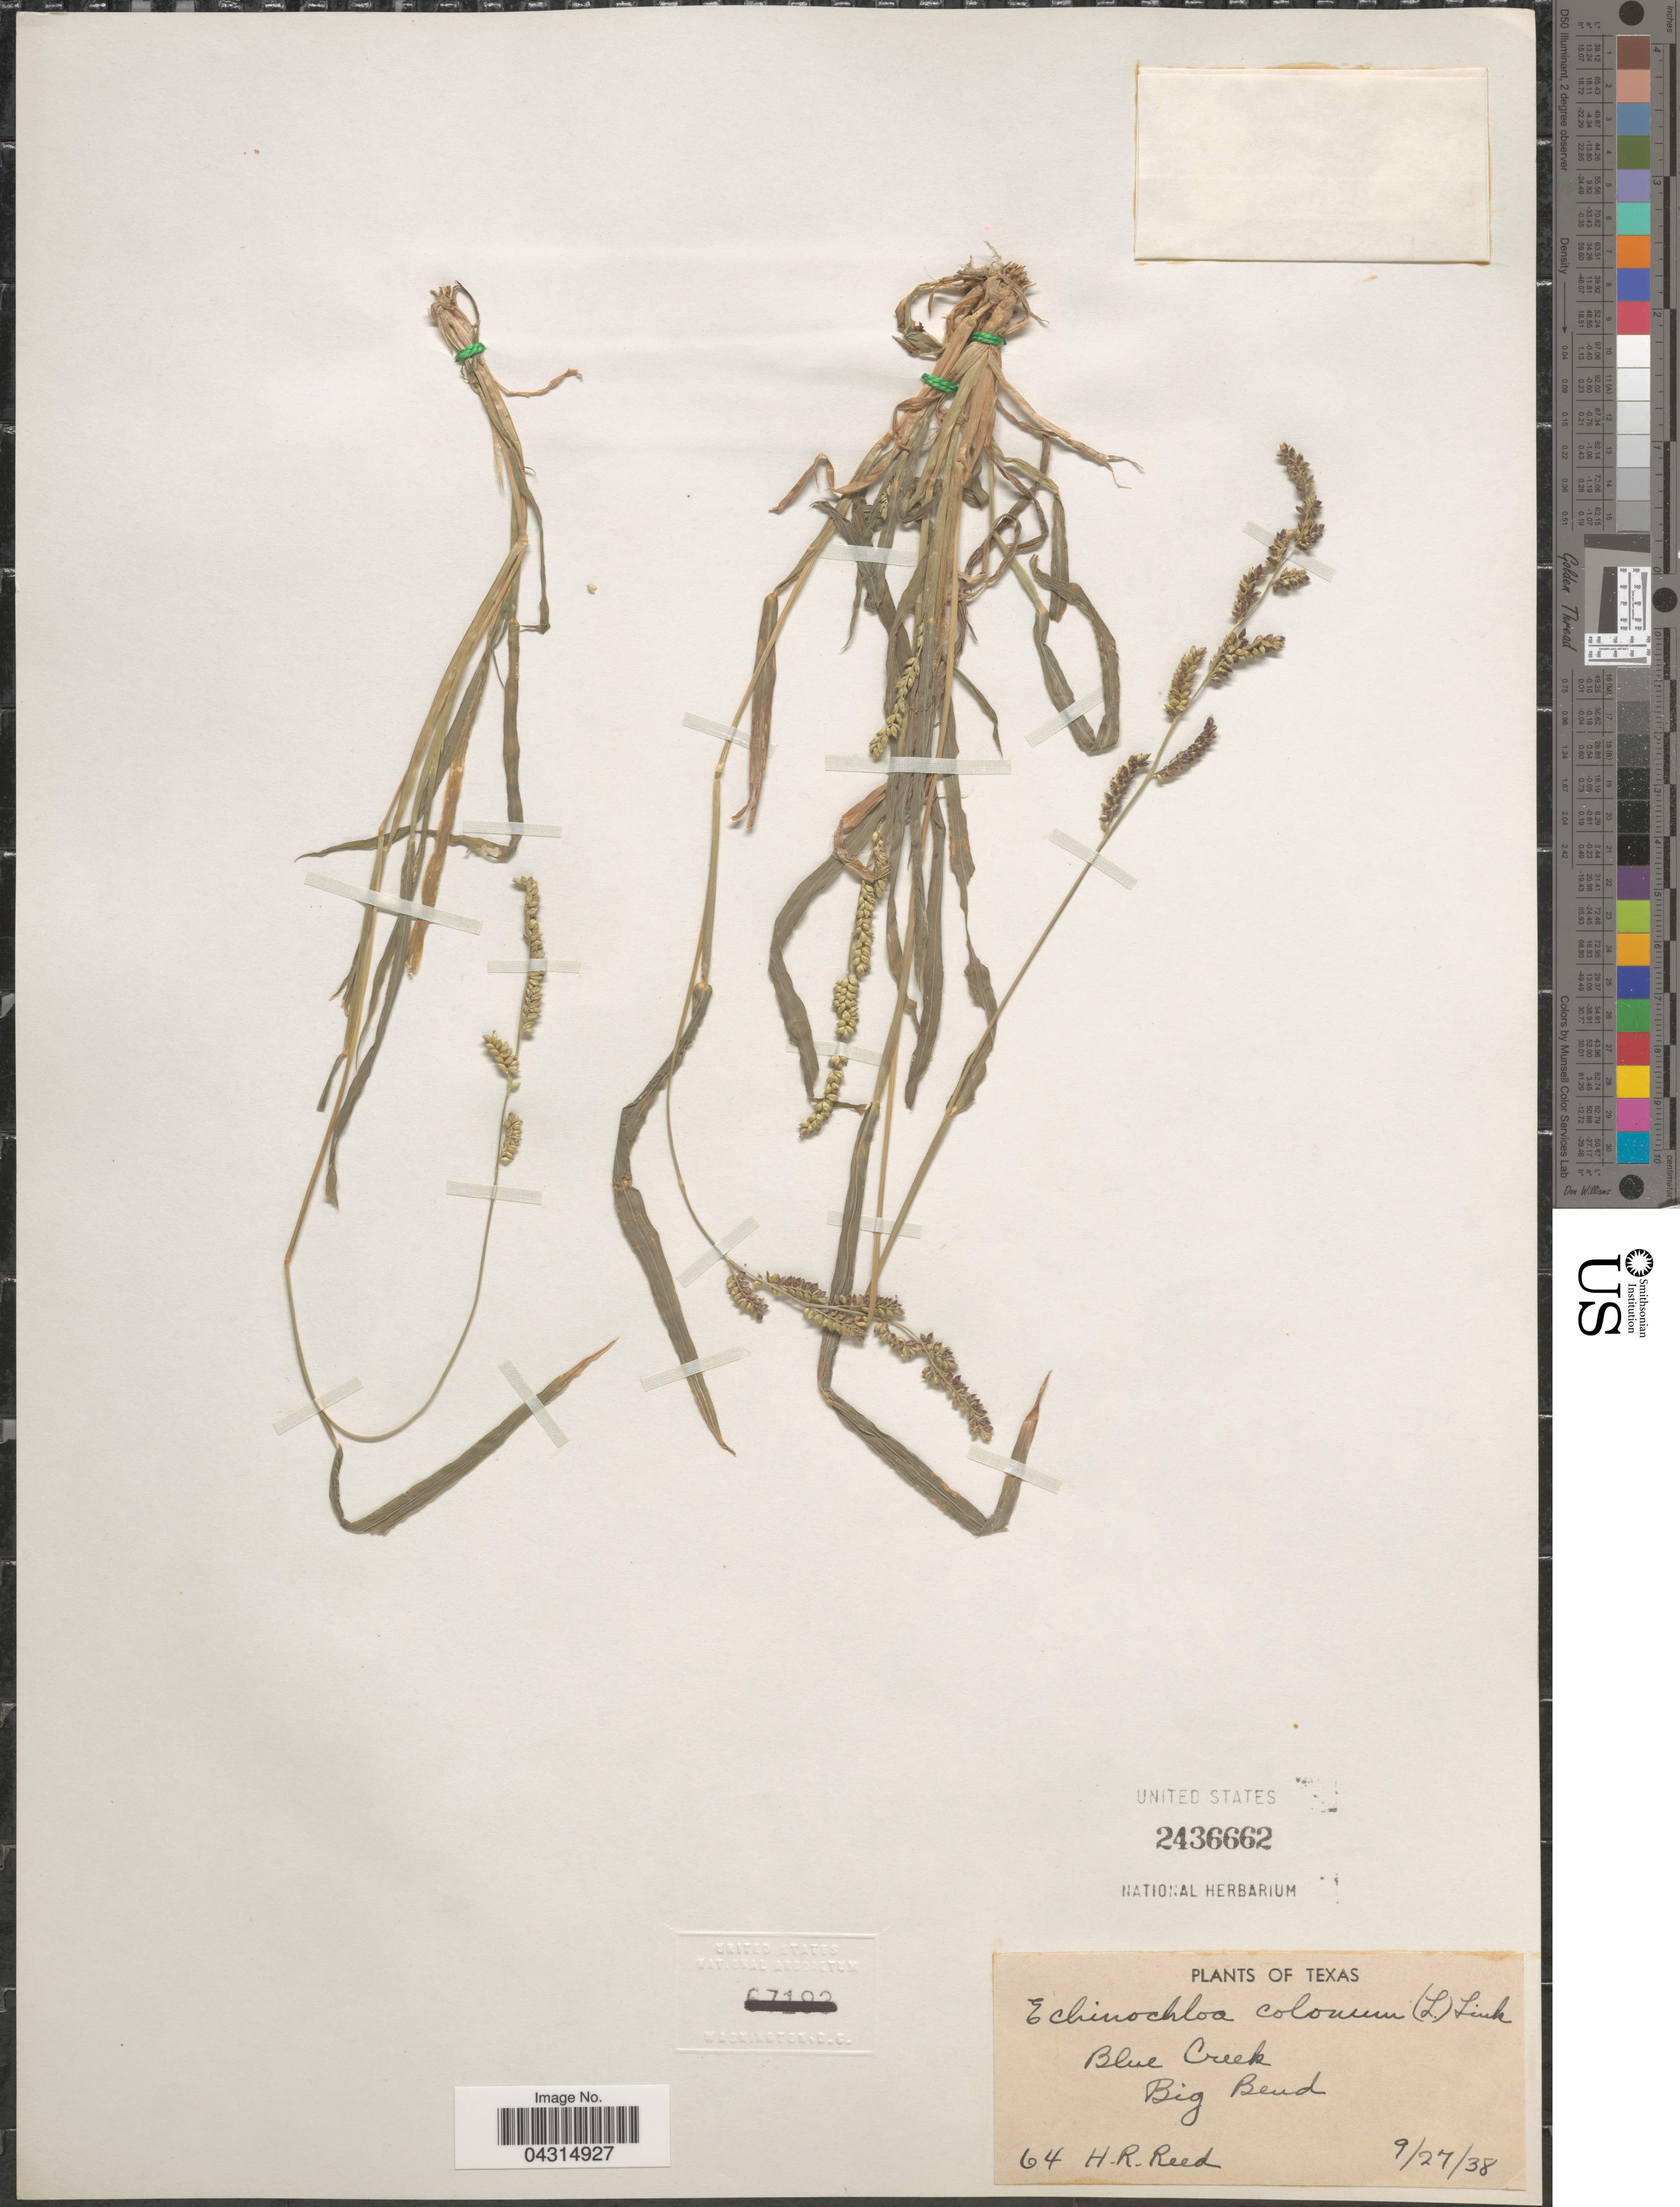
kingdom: Plantae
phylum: Tracheophyta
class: Liliopsida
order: Poales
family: Poaceae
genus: Echinochloa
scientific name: Echinochloa colona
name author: (L.) Link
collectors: H. Reed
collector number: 64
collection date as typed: Transcribed d/m/y: 27/9/38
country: United States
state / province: Texas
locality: Blue Creek. Big Bend.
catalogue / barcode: US 2436662